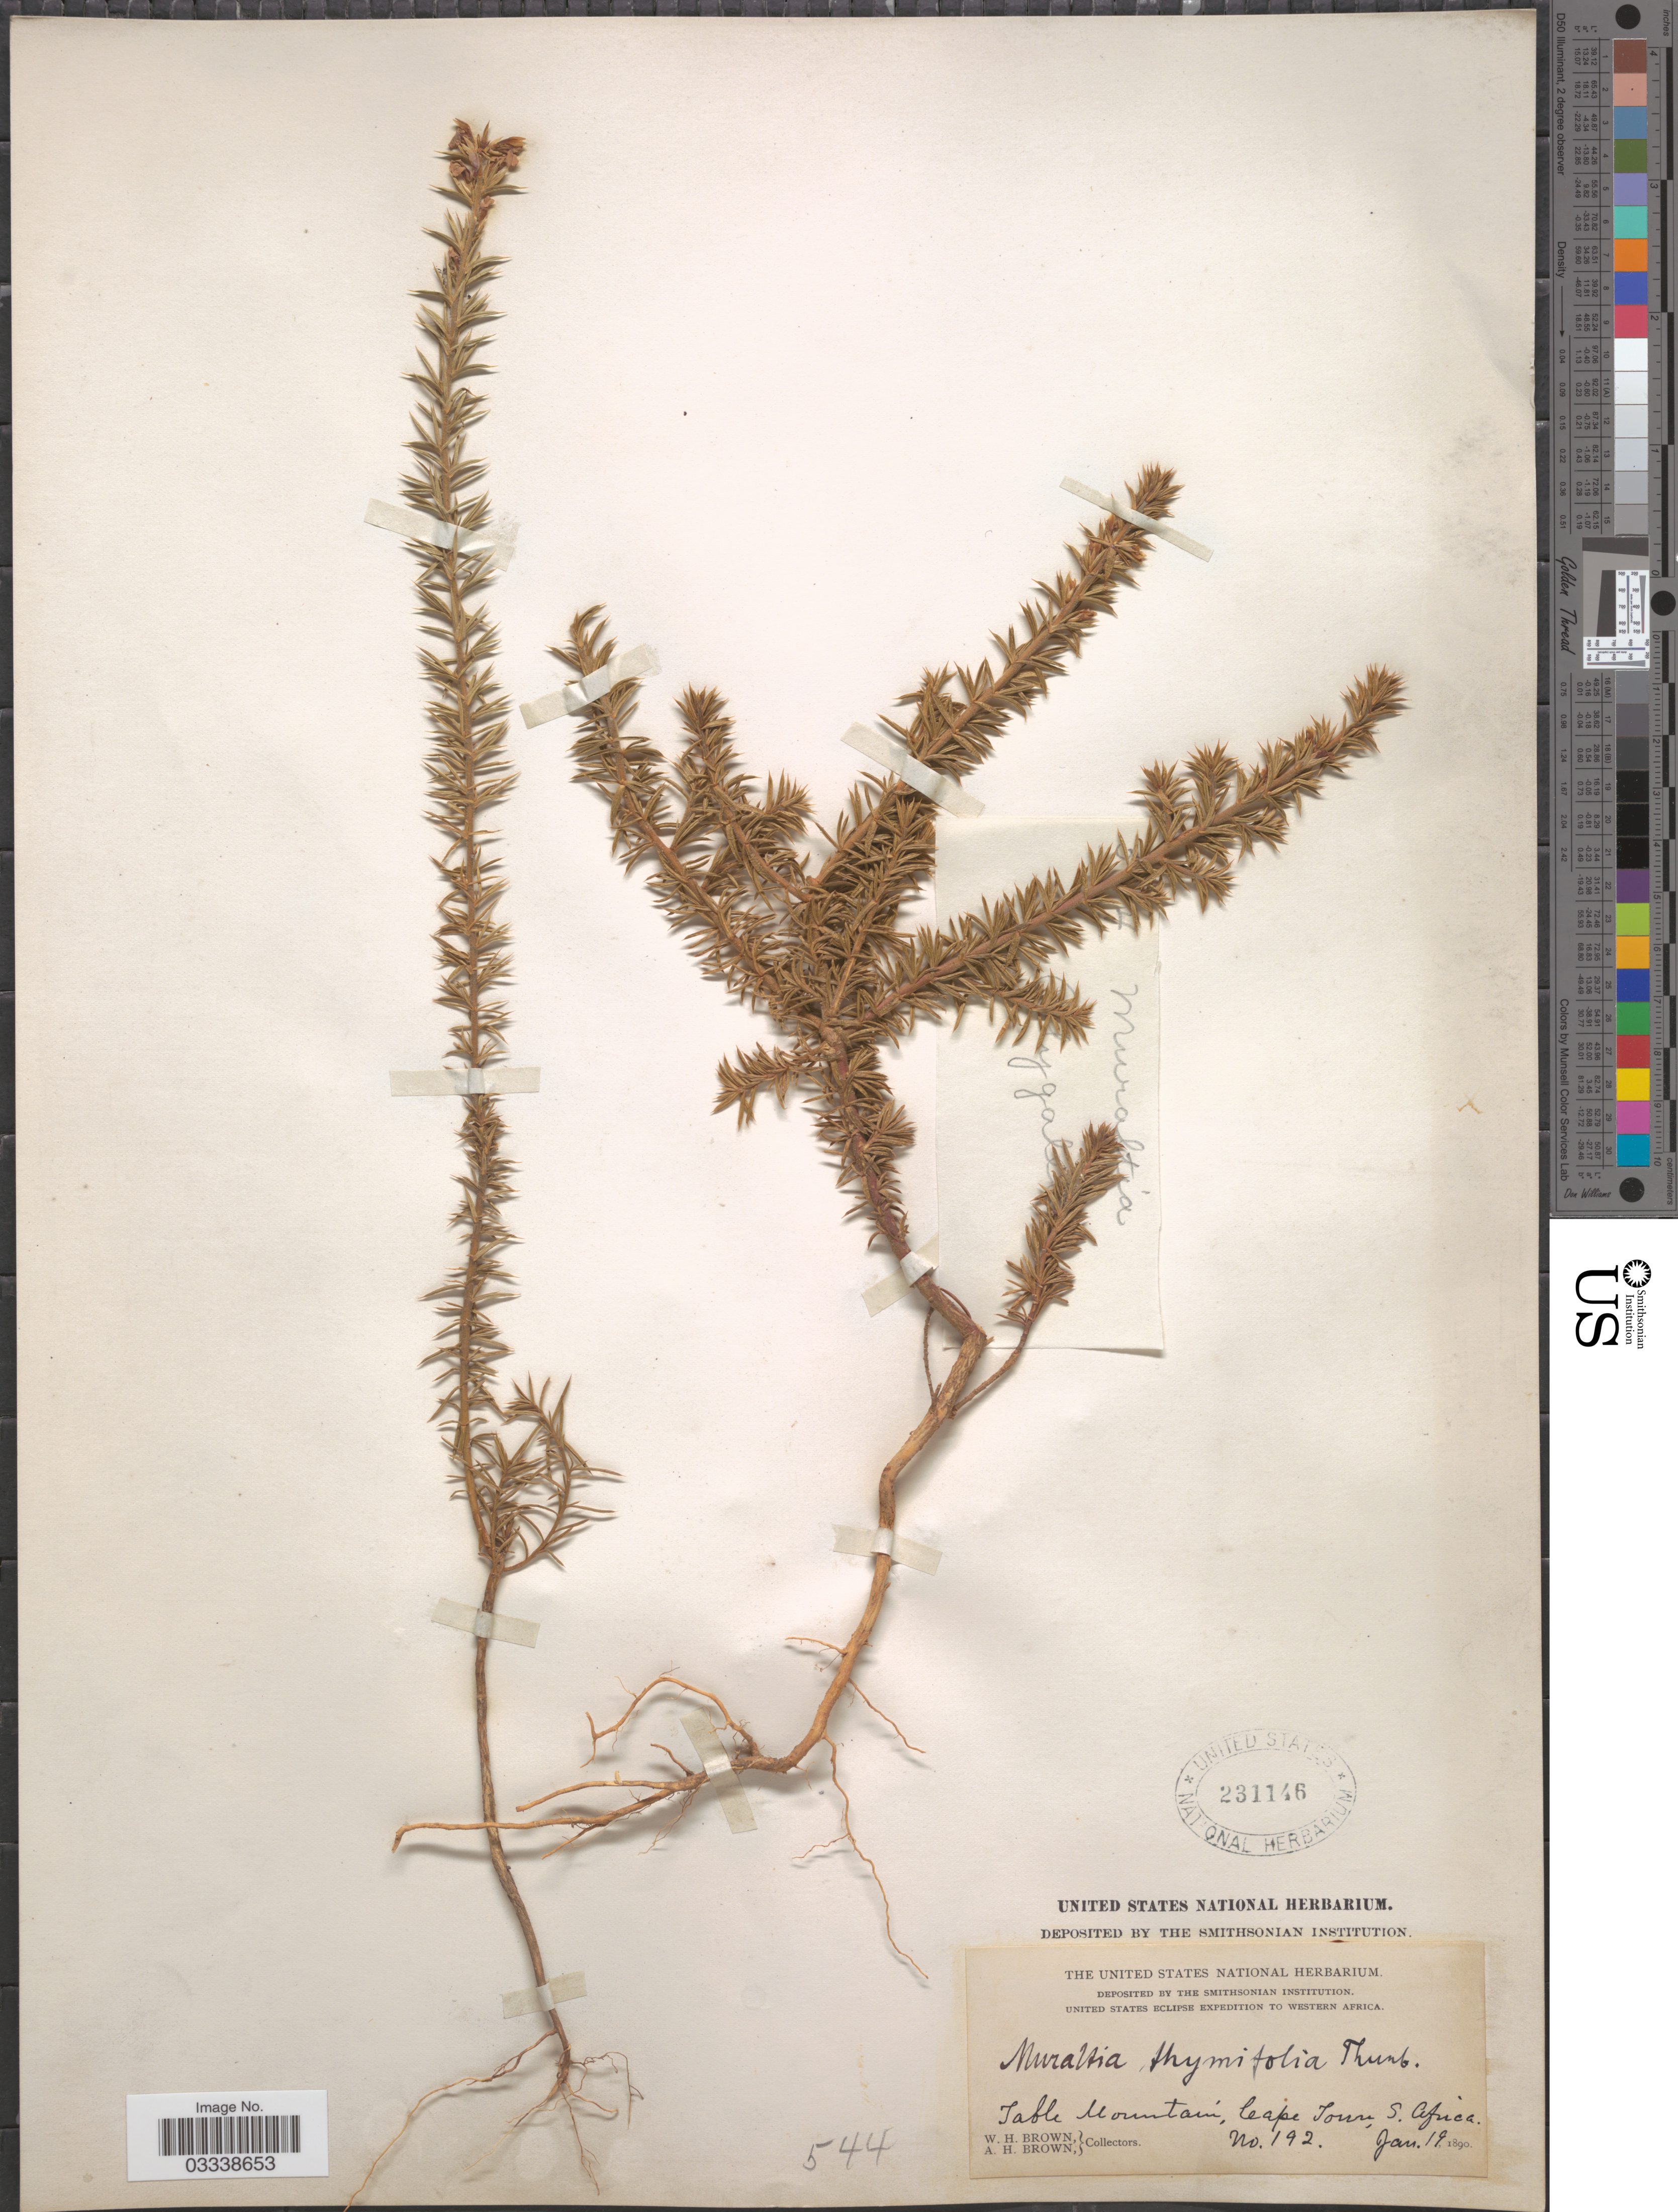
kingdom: Plantae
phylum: Tracheophyta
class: Magnoliopsida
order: Fabales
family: Polygalaceae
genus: Muraltia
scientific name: Muraltia thymifolia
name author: DC.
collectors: W. H. Brown & A. H. Brown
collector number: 192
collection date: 1890-01-19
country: South Africa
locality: Western Africa. Table Mountain, Cape Town, S. Africa.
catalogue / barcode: US 231146